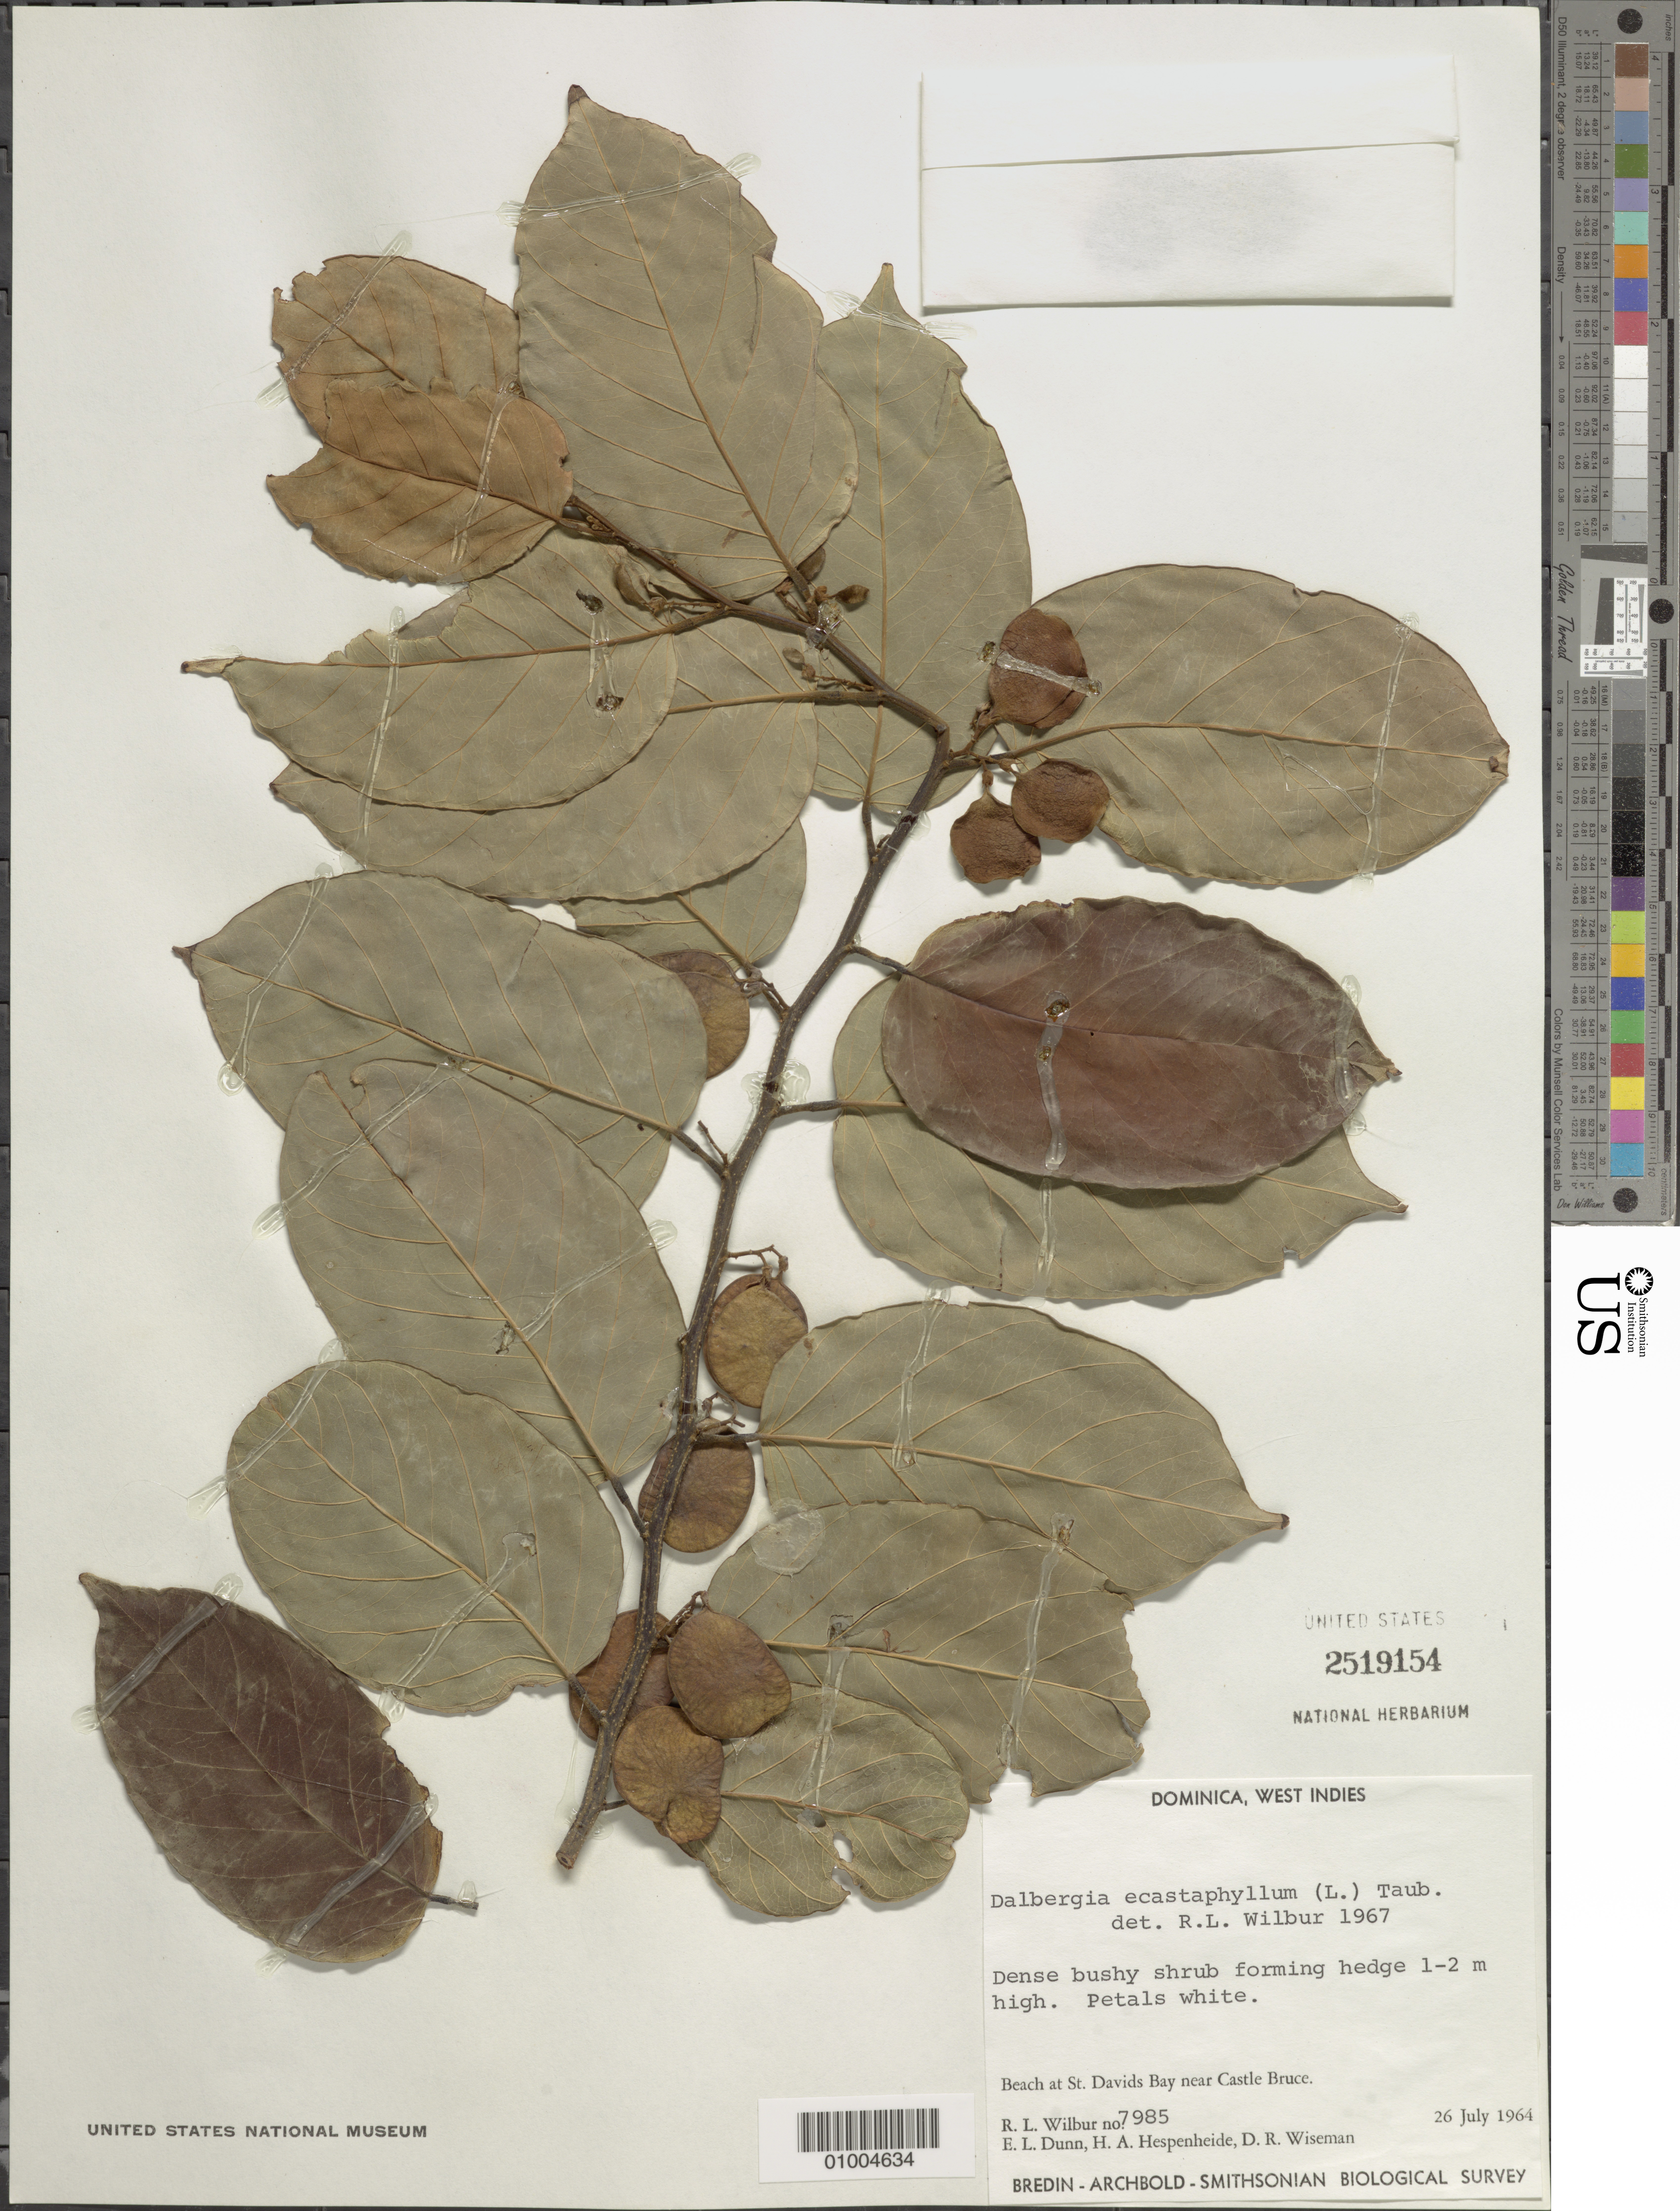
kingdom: Plantae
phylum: Tracheophyta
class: Magnoliopsida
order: Fabales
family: Fabaceae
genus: Dalbergia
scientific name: Dalbergia ecastaphyllum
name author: (L.) Taub.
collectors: R. L. Wilbur, E. Dunn, H. A. Hespenheide & D. R. Wiseman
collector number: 7985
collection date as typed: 26 Jul 1964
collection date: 1964-07-26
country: Dominica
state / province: St. David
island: Dominica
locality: Dense bushy shrub forming hedge 1-2m high. Petals white. Beach at St. David Bay near Castle Bruce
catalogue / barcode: US 2519154